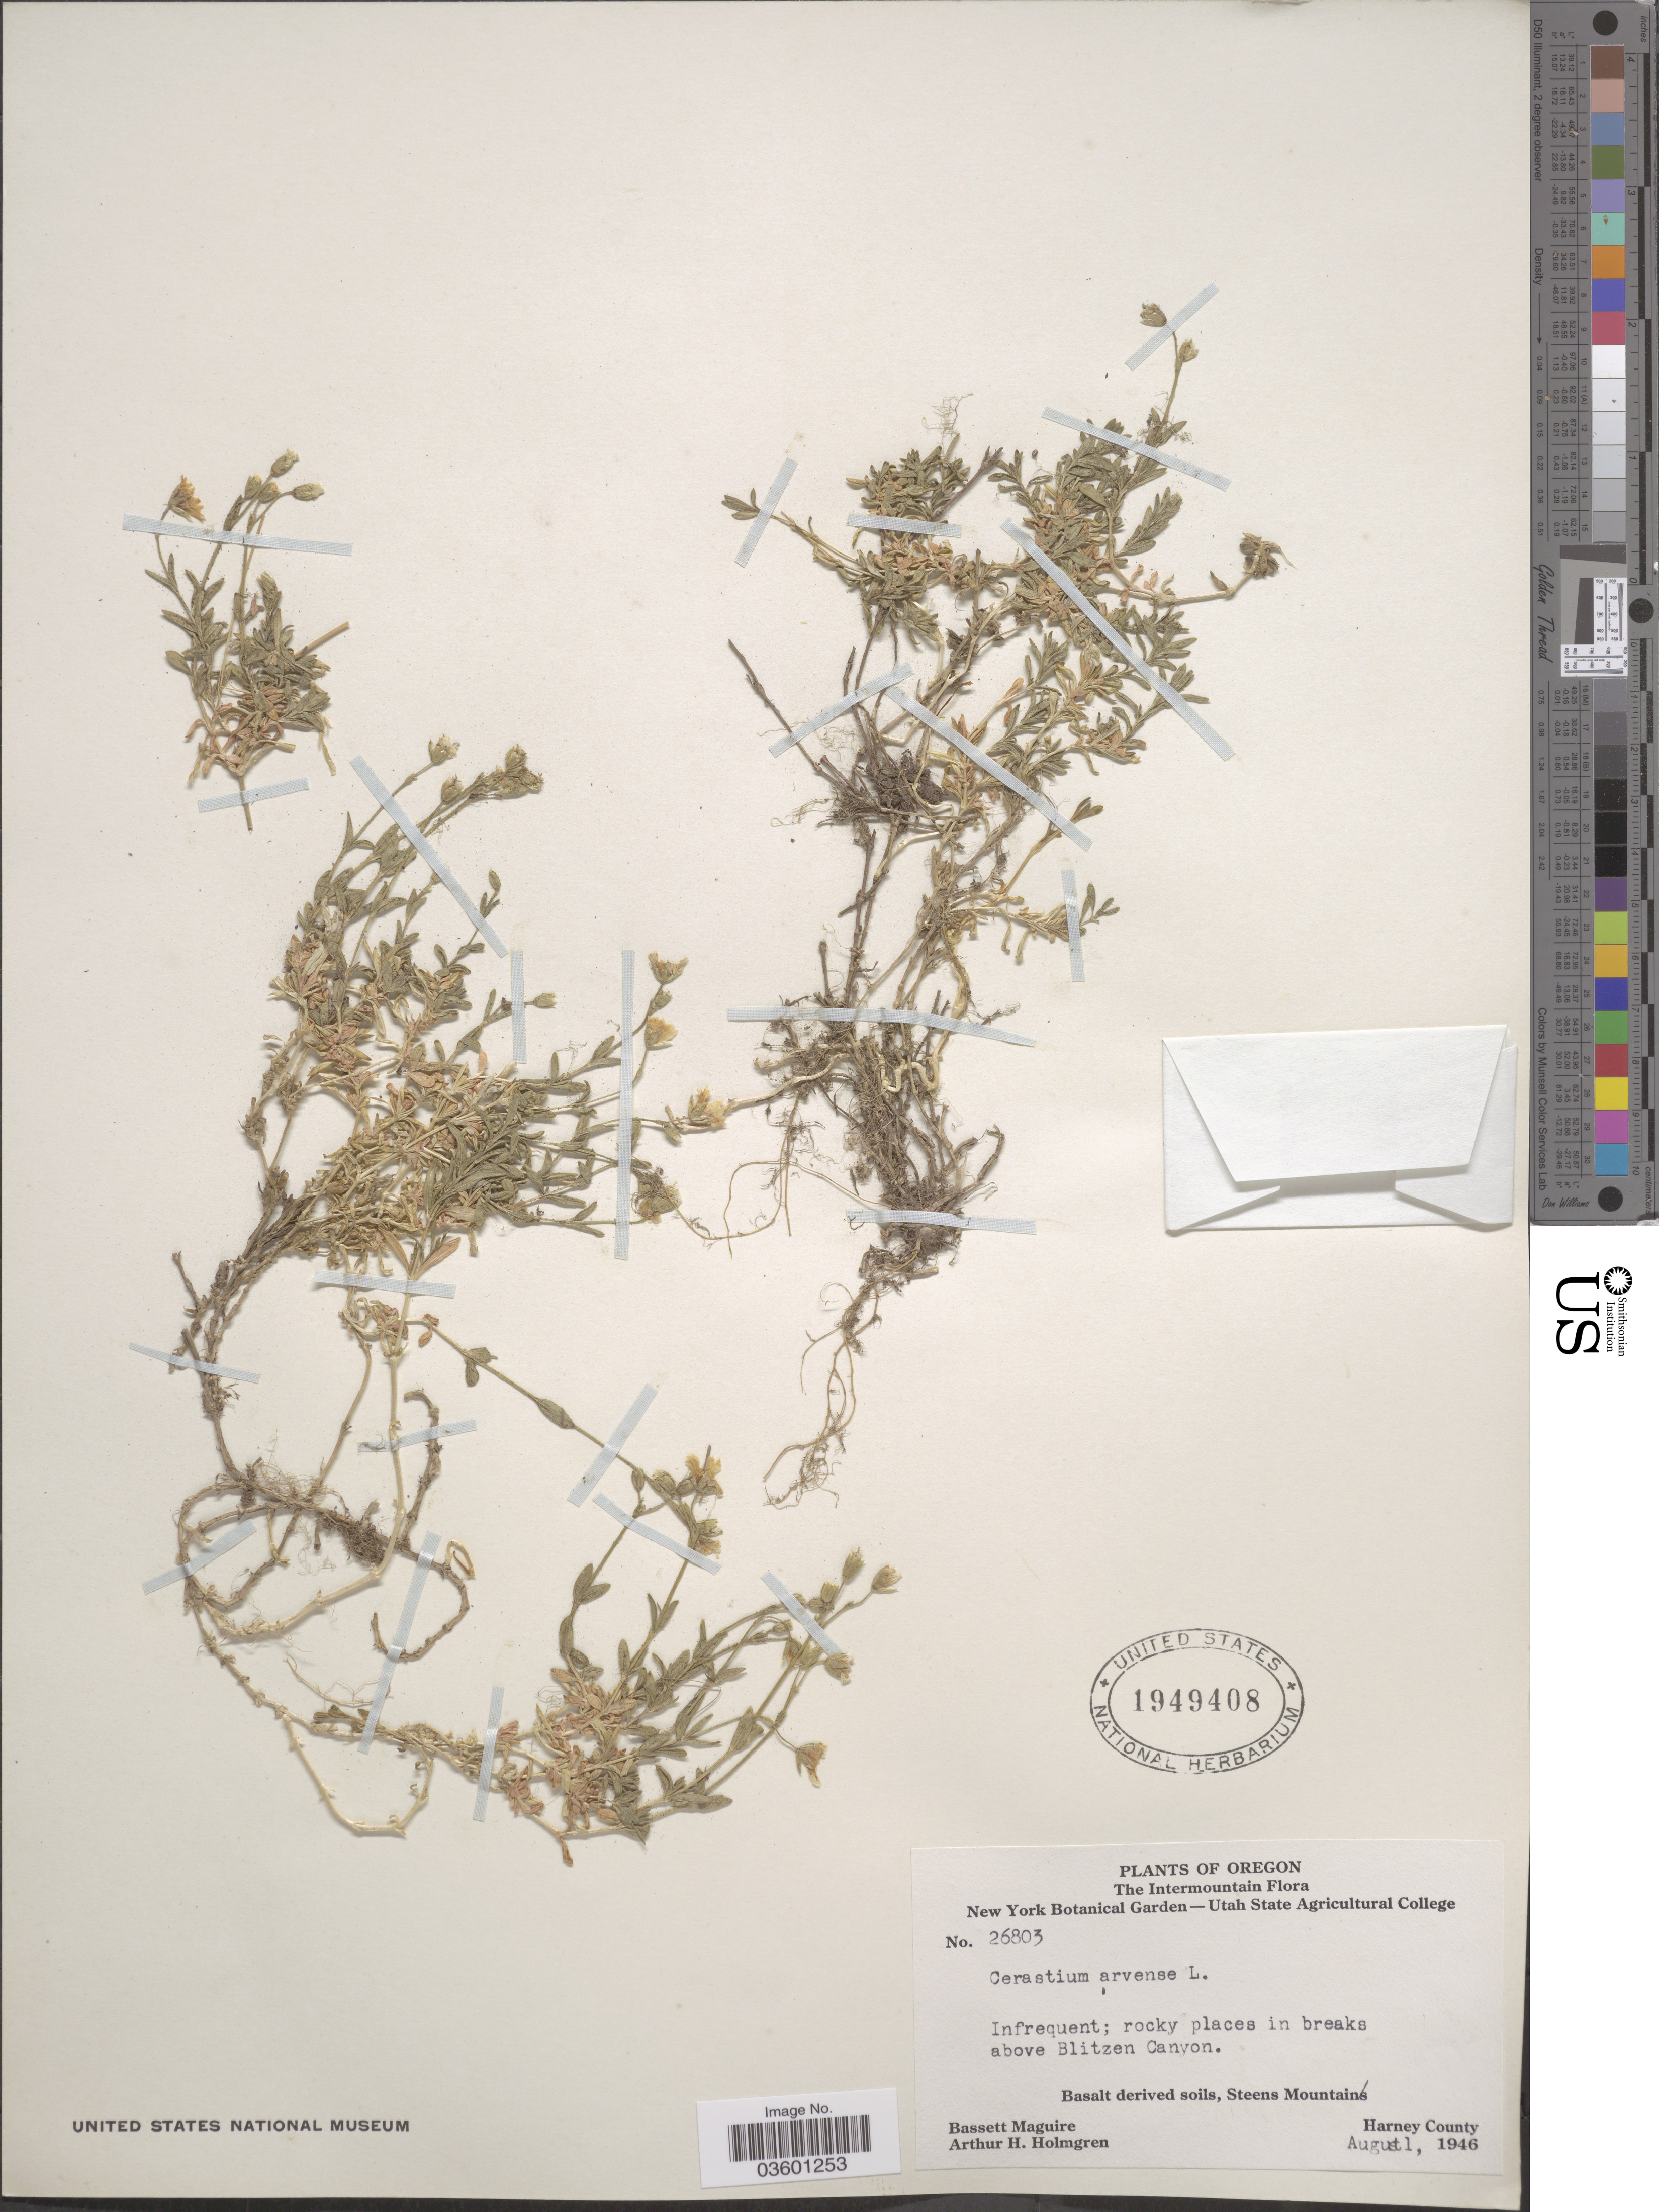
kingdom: Plantae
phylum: Tracheophyta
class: Magnoliopsida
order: Caryophyllales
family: Caryophyllaceae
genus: Cerastium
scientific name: Cerastium arvense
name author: L.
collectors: B. Maguire & A. H. Holmgren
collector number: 26803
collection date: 1946-08-01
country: United States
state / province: Oregon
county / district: Harney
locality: The Intermountain. Rocky places in breaks above Blitzen Canyon. Basalt derived soils, Steens Mountains. Harney County.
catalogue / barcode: US 1949408